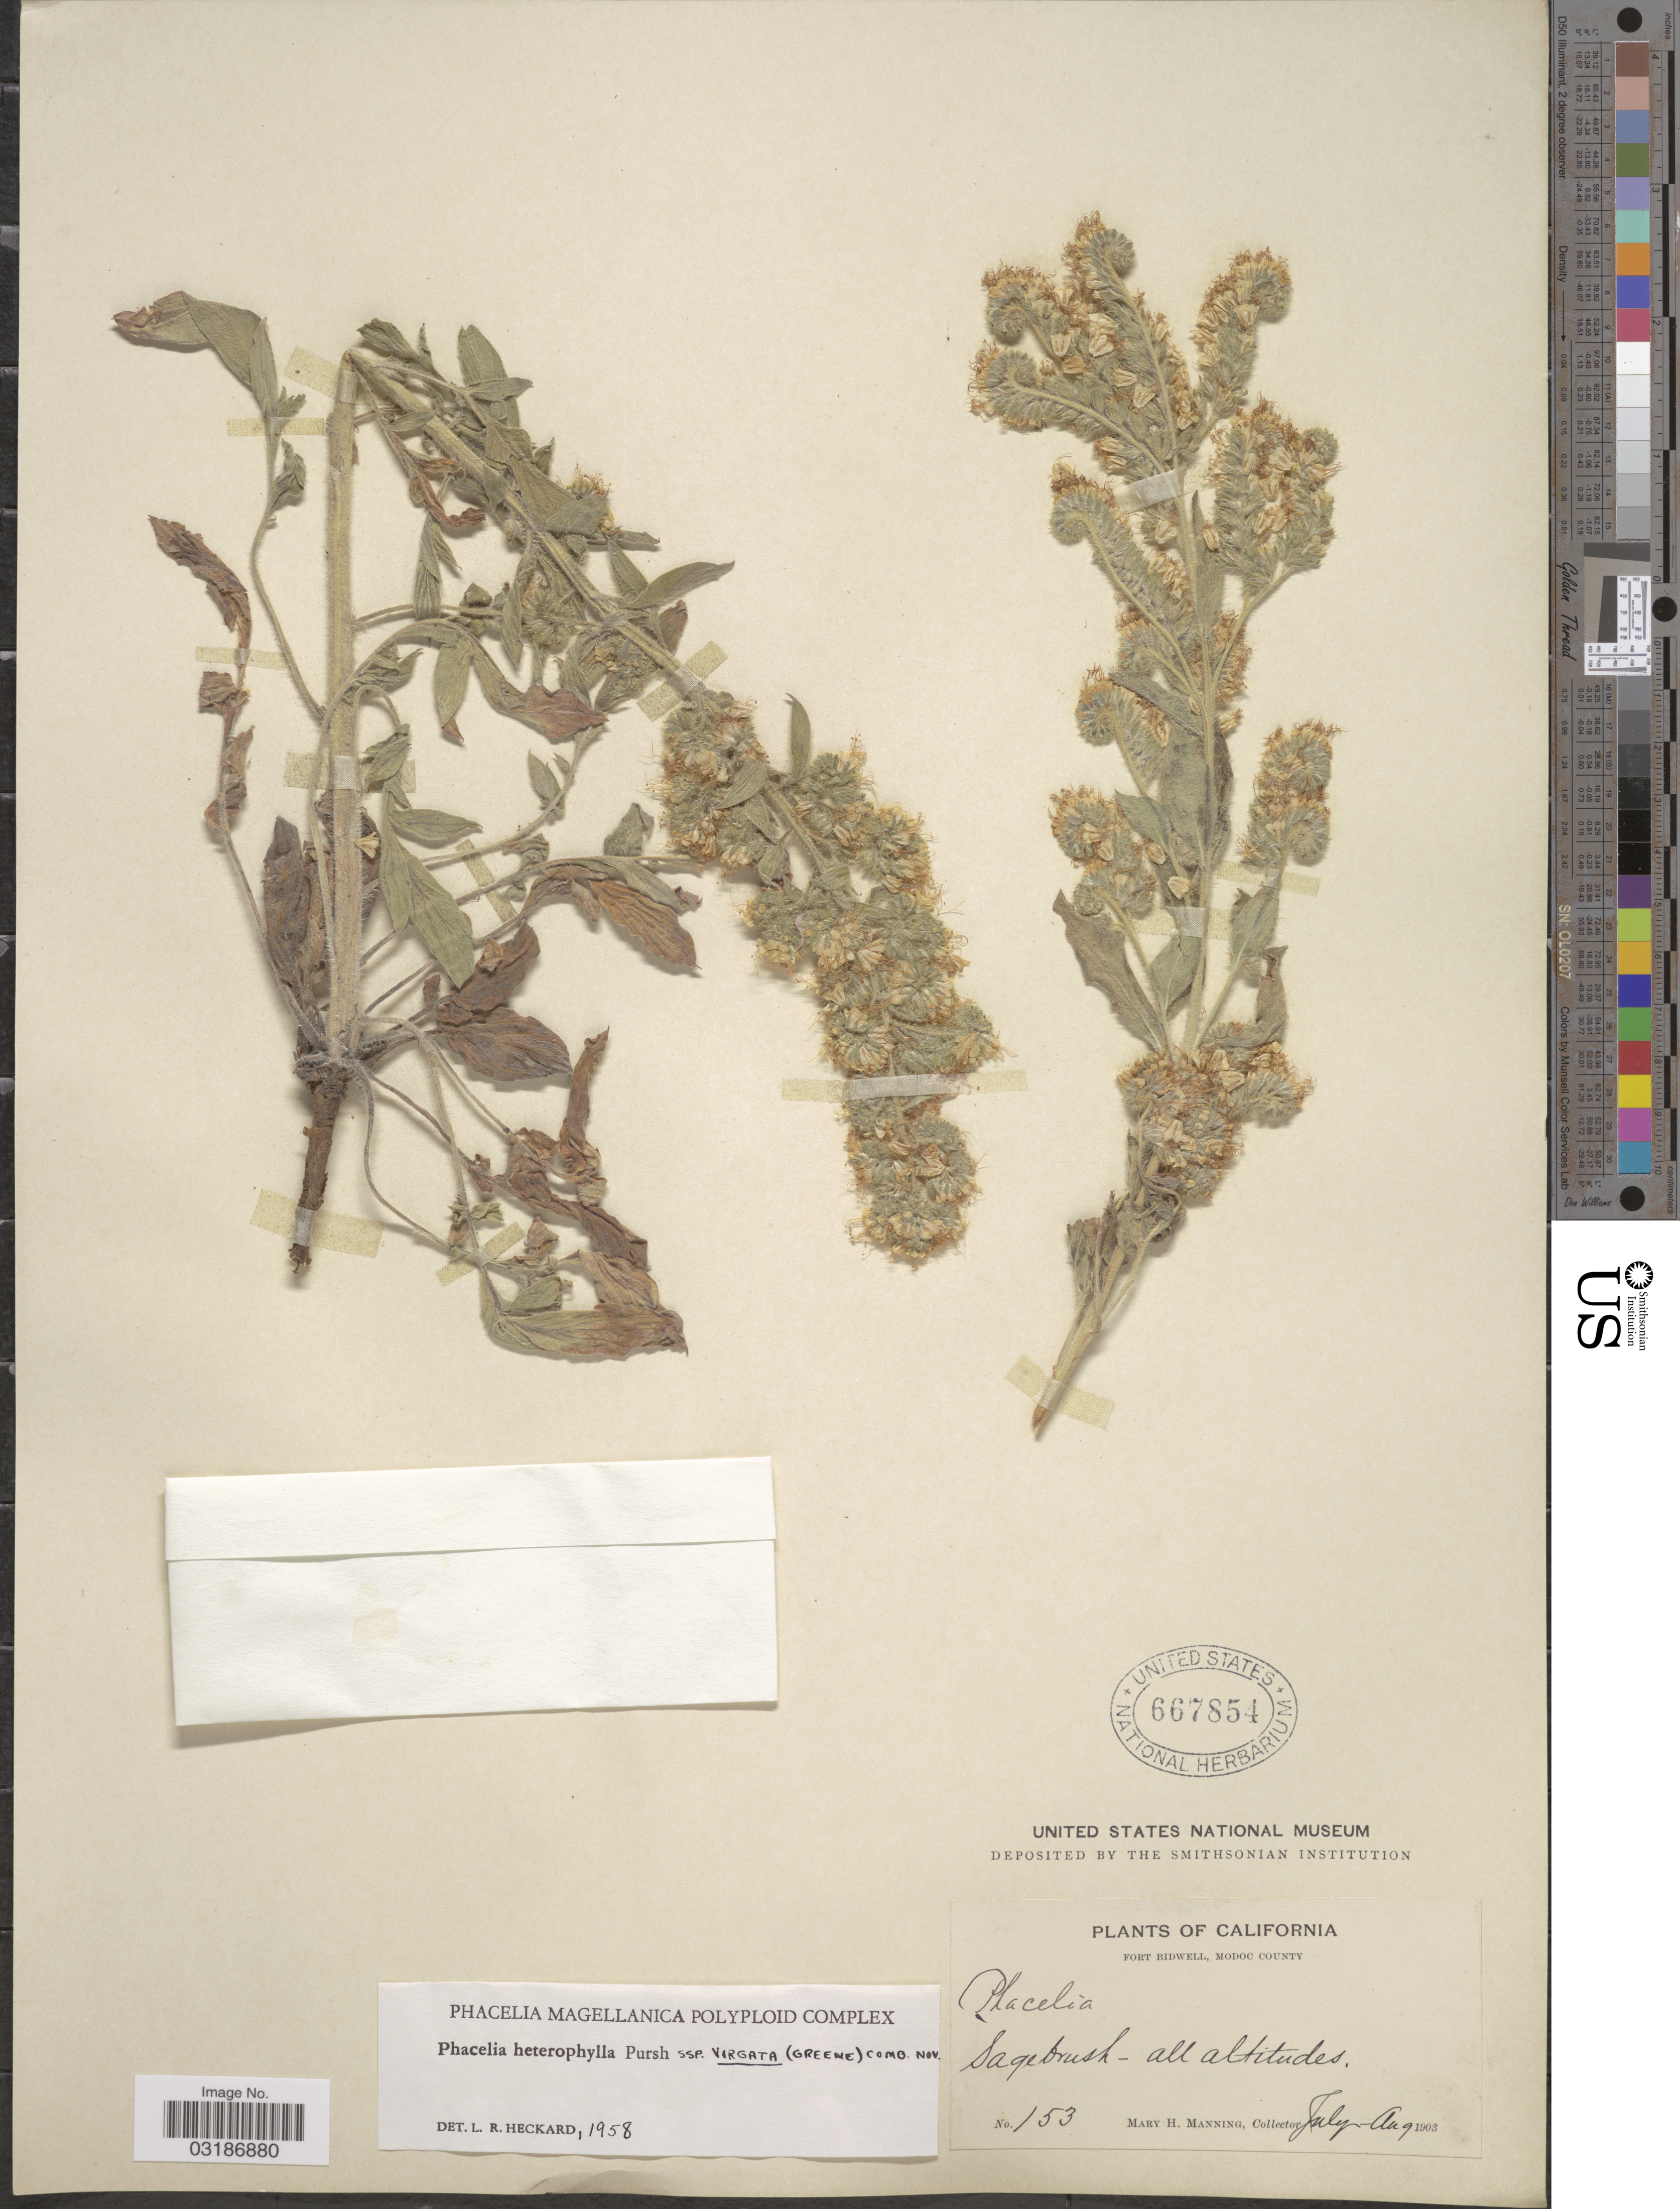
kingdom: Plantae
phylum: Tracheophyta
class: Magnoliopsida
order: Boraginales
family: Hydrophyllaceae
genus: Phacelia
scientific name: Phacelia heterophylla subsp. virgata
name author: (Greene) Heckard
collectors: M. Manning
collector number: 153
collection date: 1903-07/1903-08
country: United States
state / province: California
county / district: Modoc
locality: Fort Bidwell, Modoc County. Sagebrush.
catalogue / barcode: US 667854